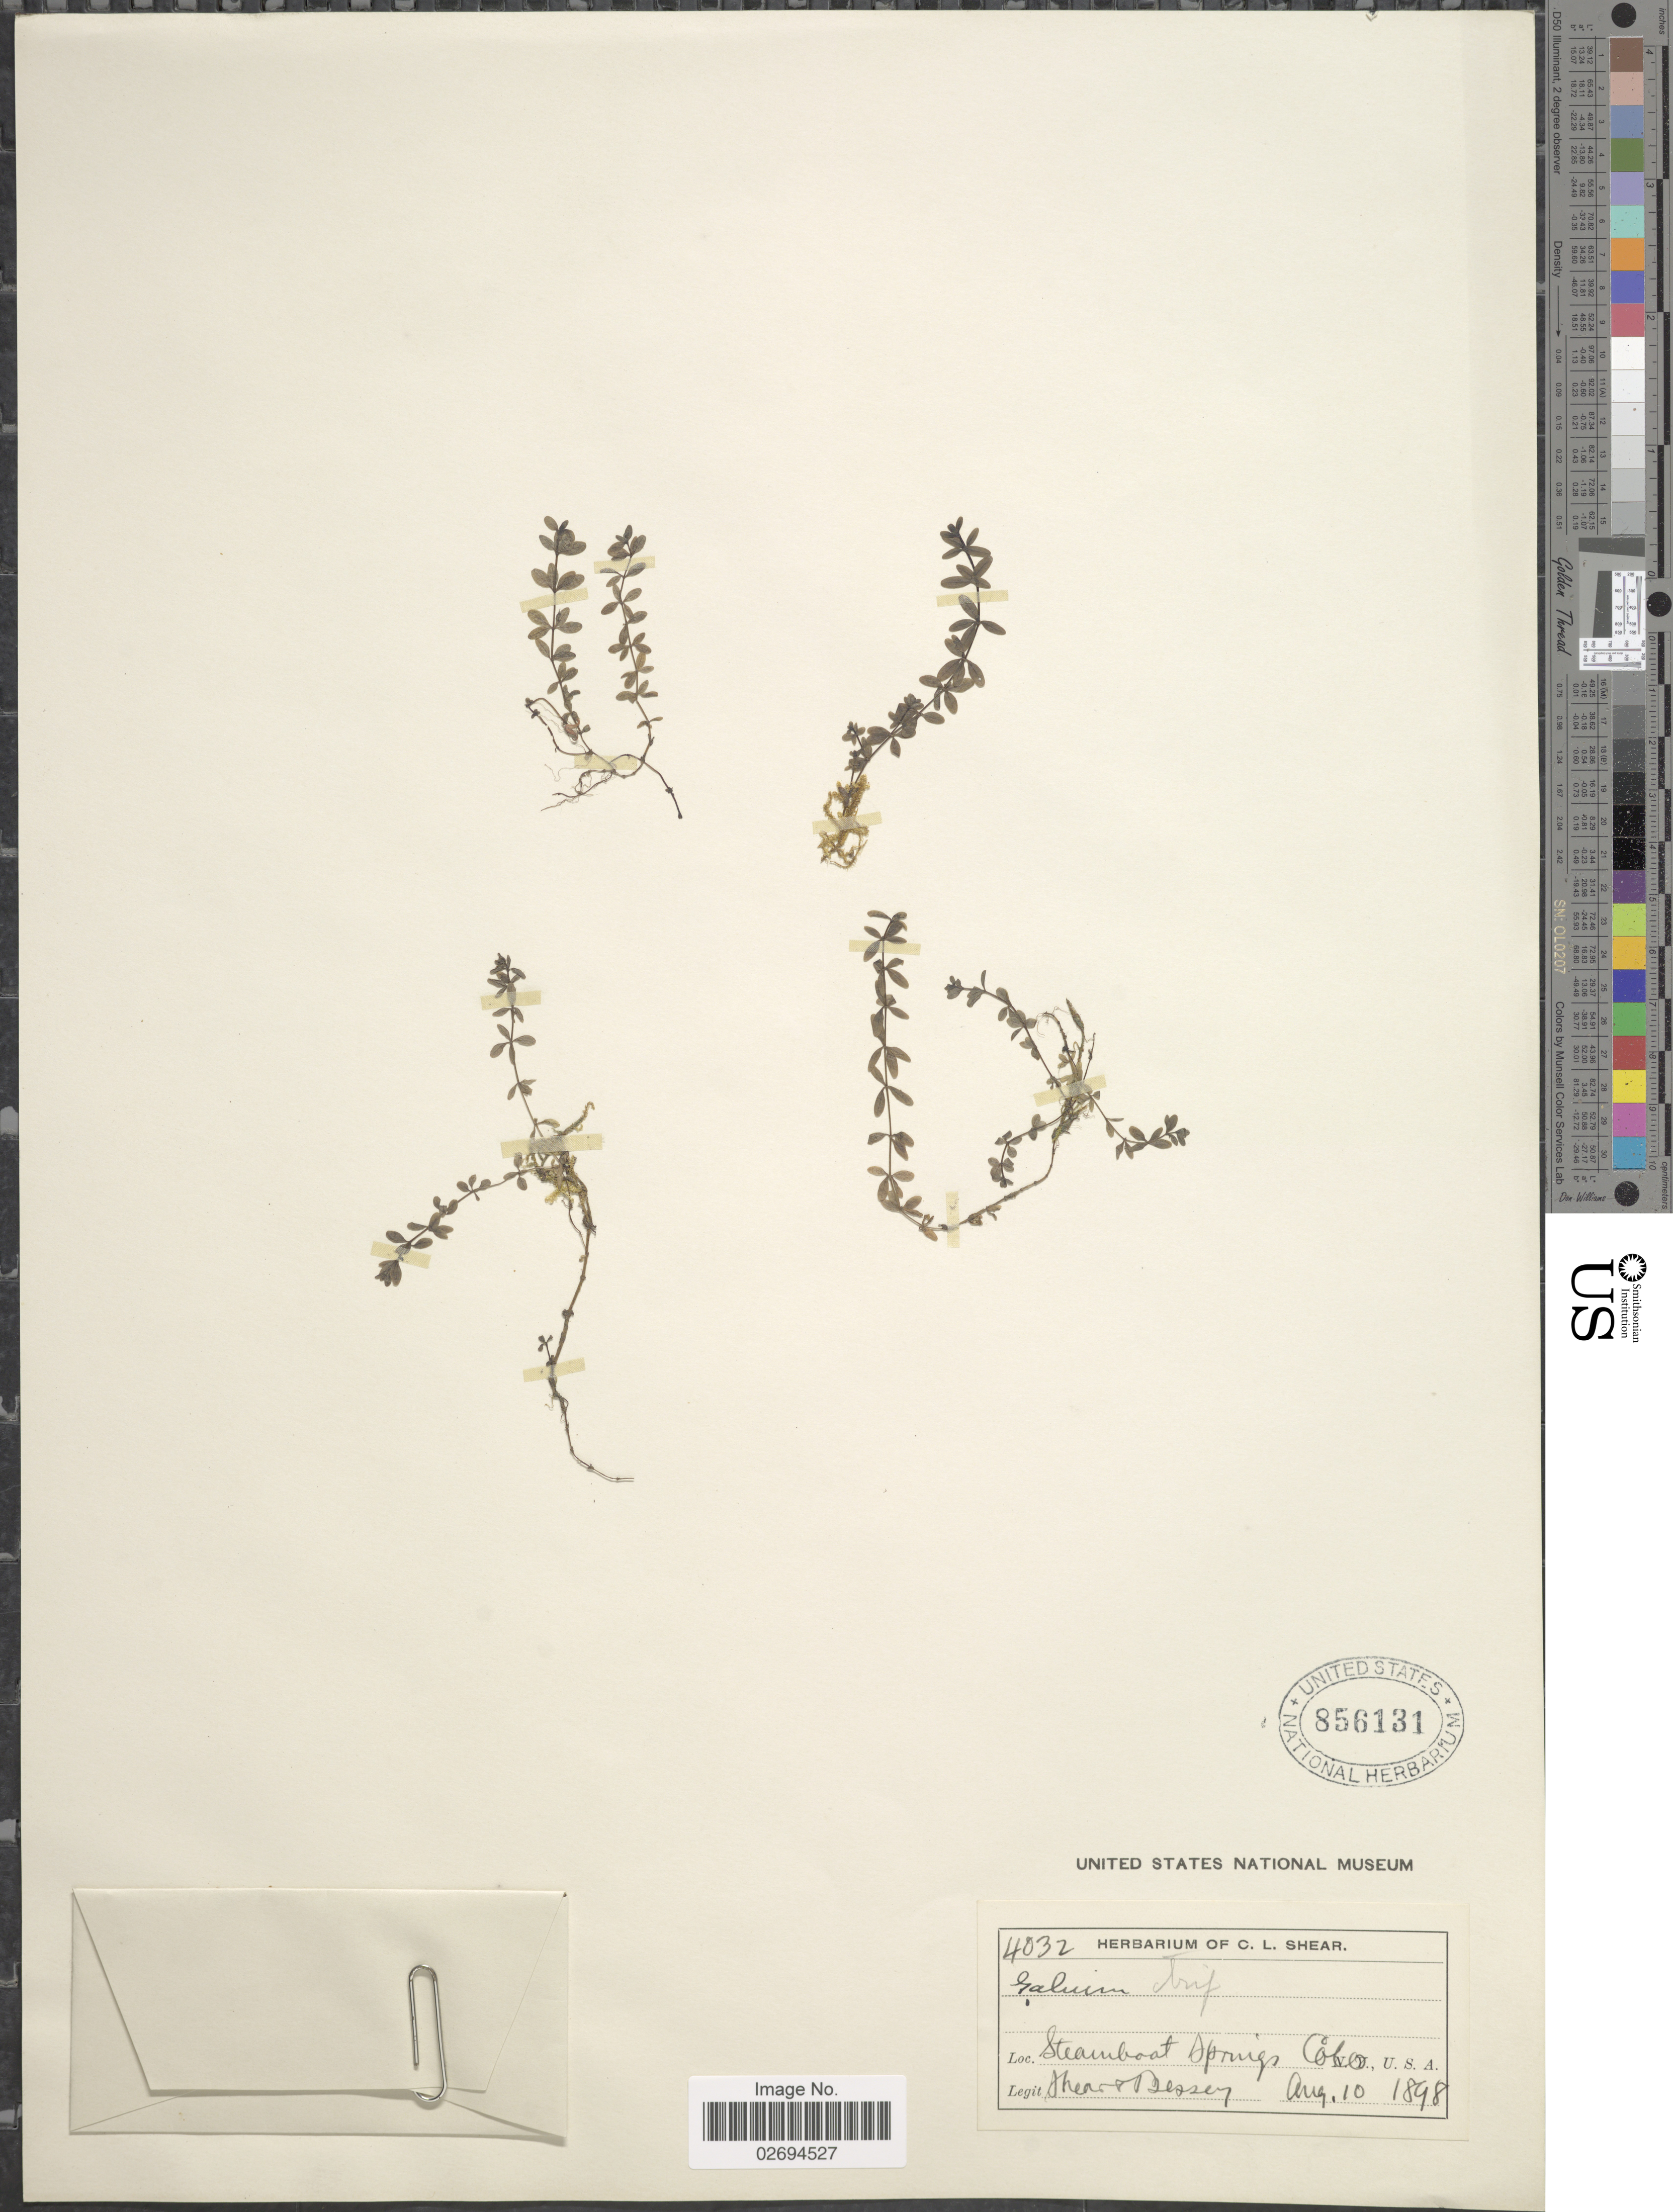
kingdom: Plantae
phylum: Tracheophyta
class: Magnoliopsida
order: Gentianales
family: Rubiaceae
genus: Galium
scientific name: Galium triflorum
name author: Michx.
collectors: C. L. Shear & -. Bessey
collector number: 4032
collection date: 1898-08-10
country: United States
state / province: Colorado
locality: Steamboat Springs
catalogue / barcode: US 856131